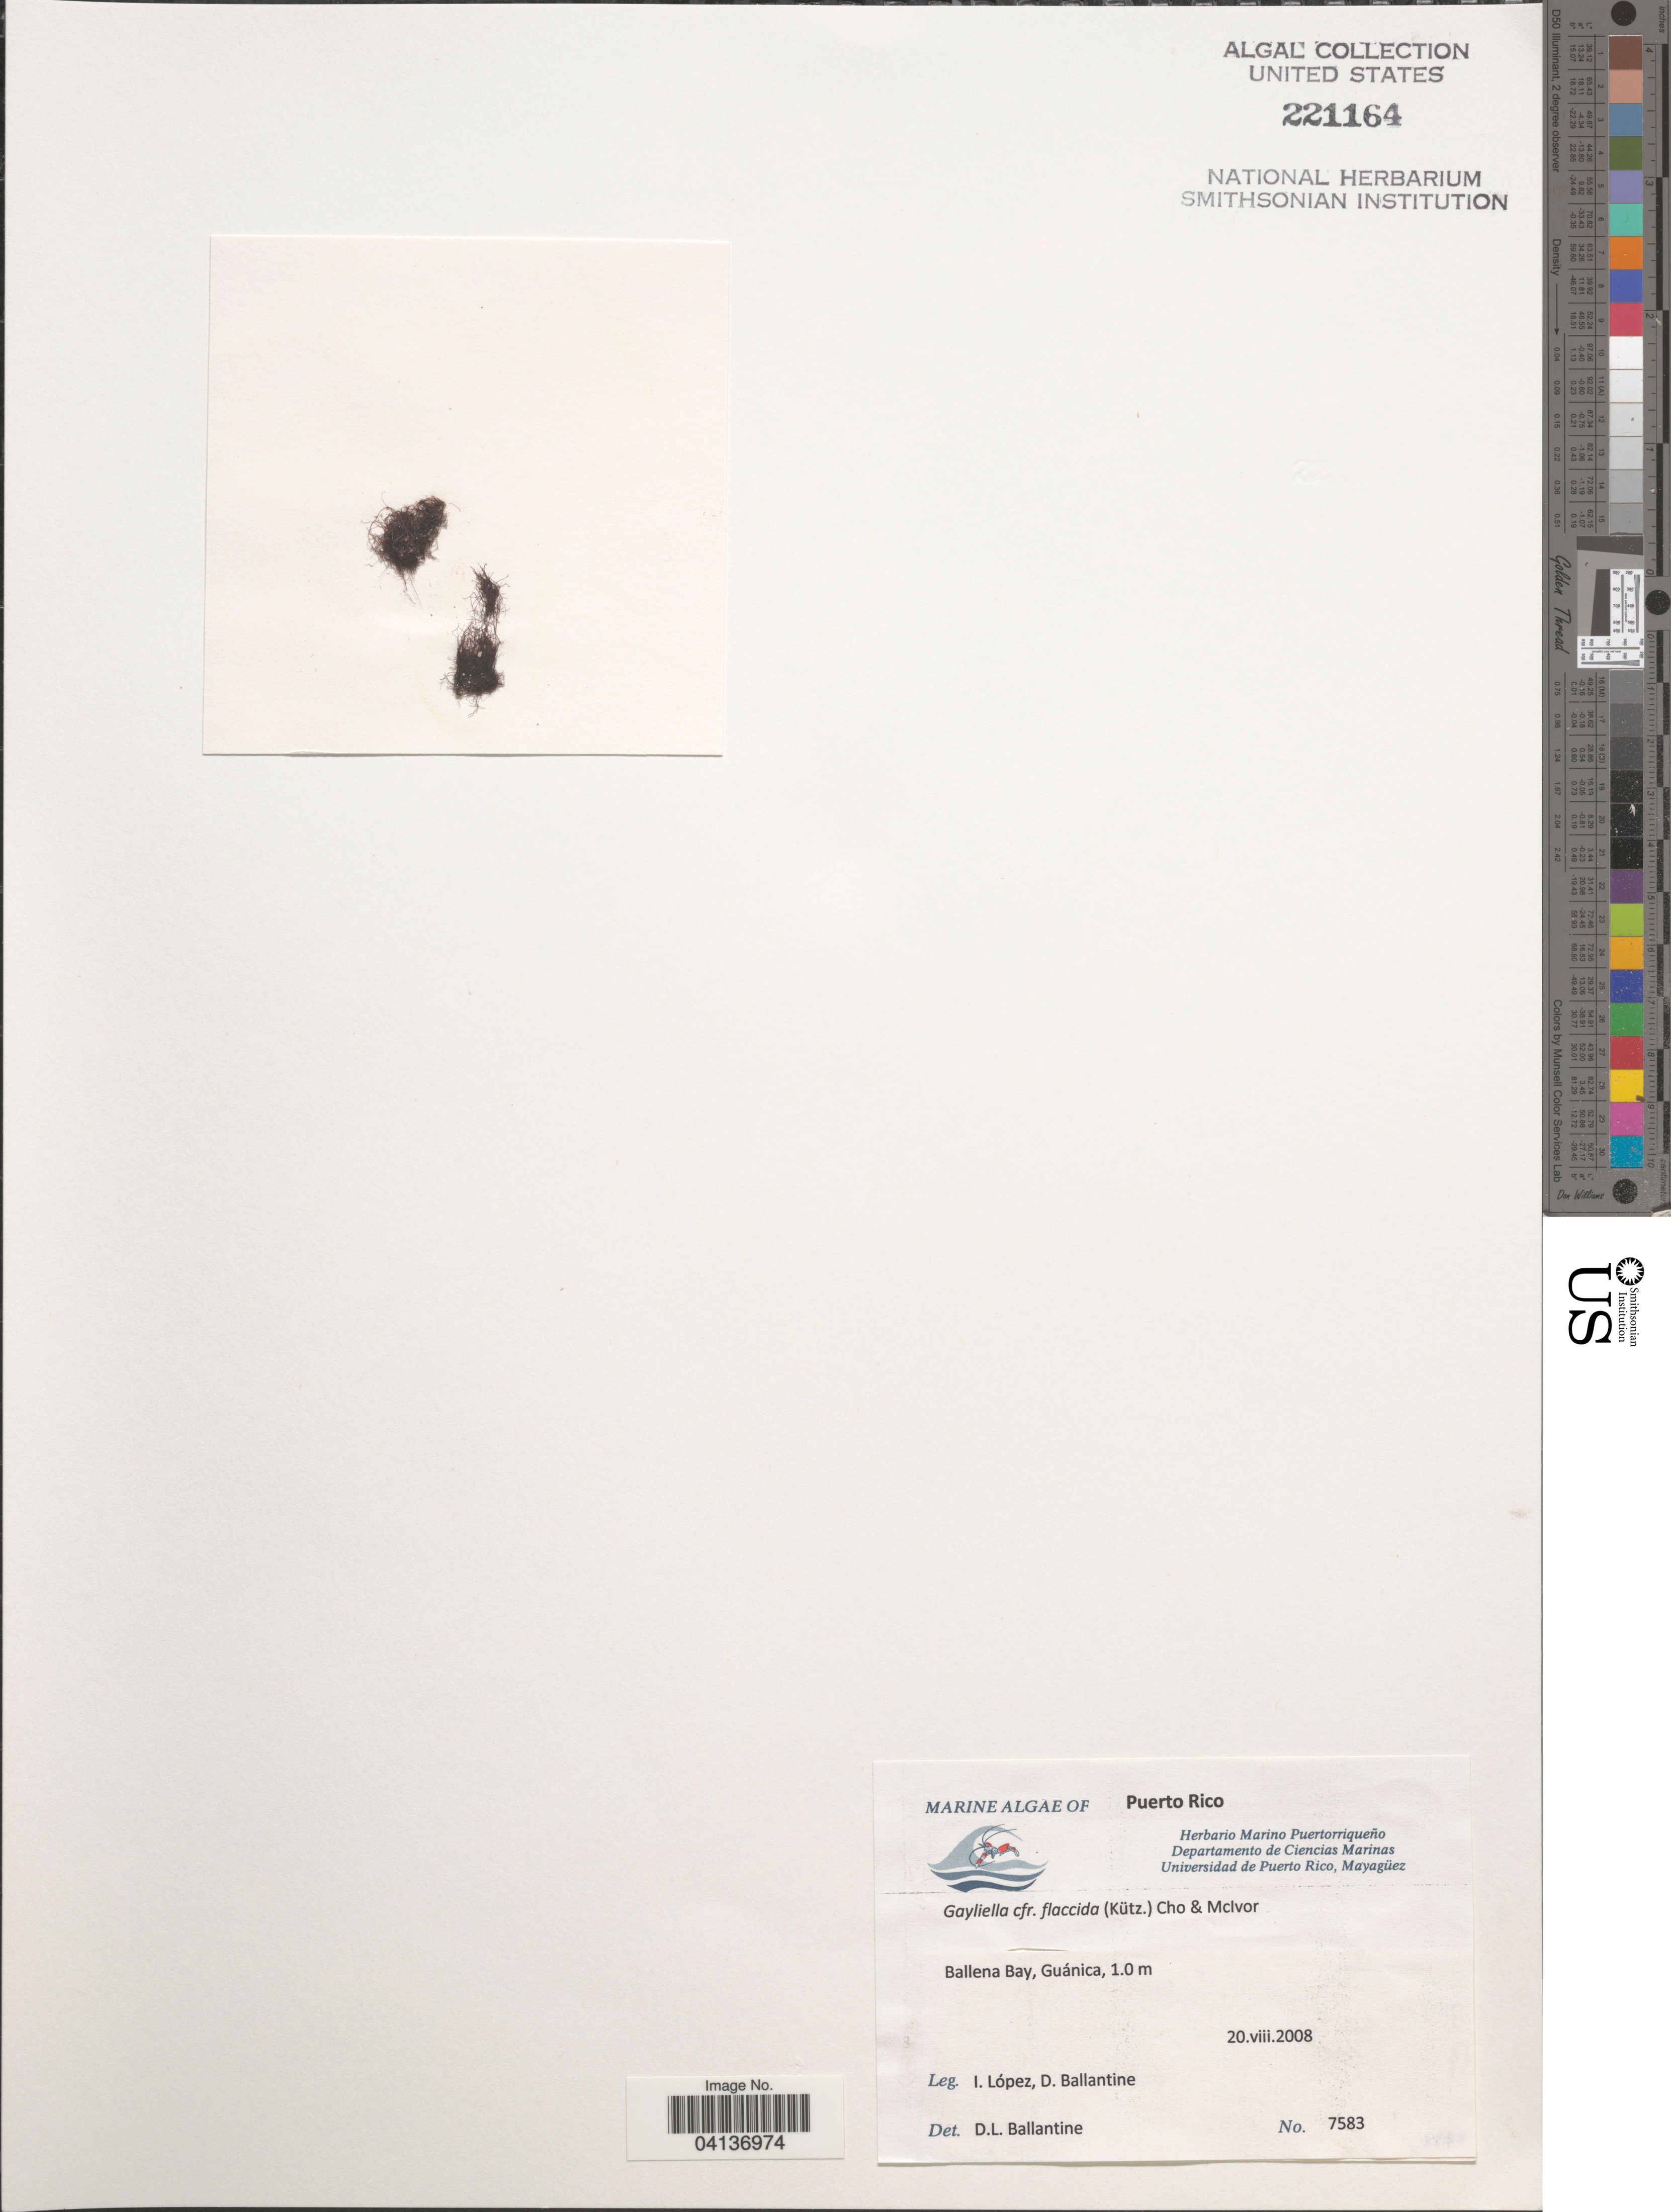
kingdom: Plantae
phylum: Rhodophyta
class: Florideophyceae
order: Ceramiales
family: Ceramiaceae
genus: Gayliella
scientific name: Gayliella flaccida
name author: (Harv. ex Kütz.) T.O. Cho & L.M. McIvor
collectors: I. Lopéz & D.L. Ballantine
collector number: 7583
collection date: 2008-08-20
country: Puerto Rico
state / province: Guánica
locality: Ballena Bay.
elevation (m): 1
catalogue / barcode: US 221164